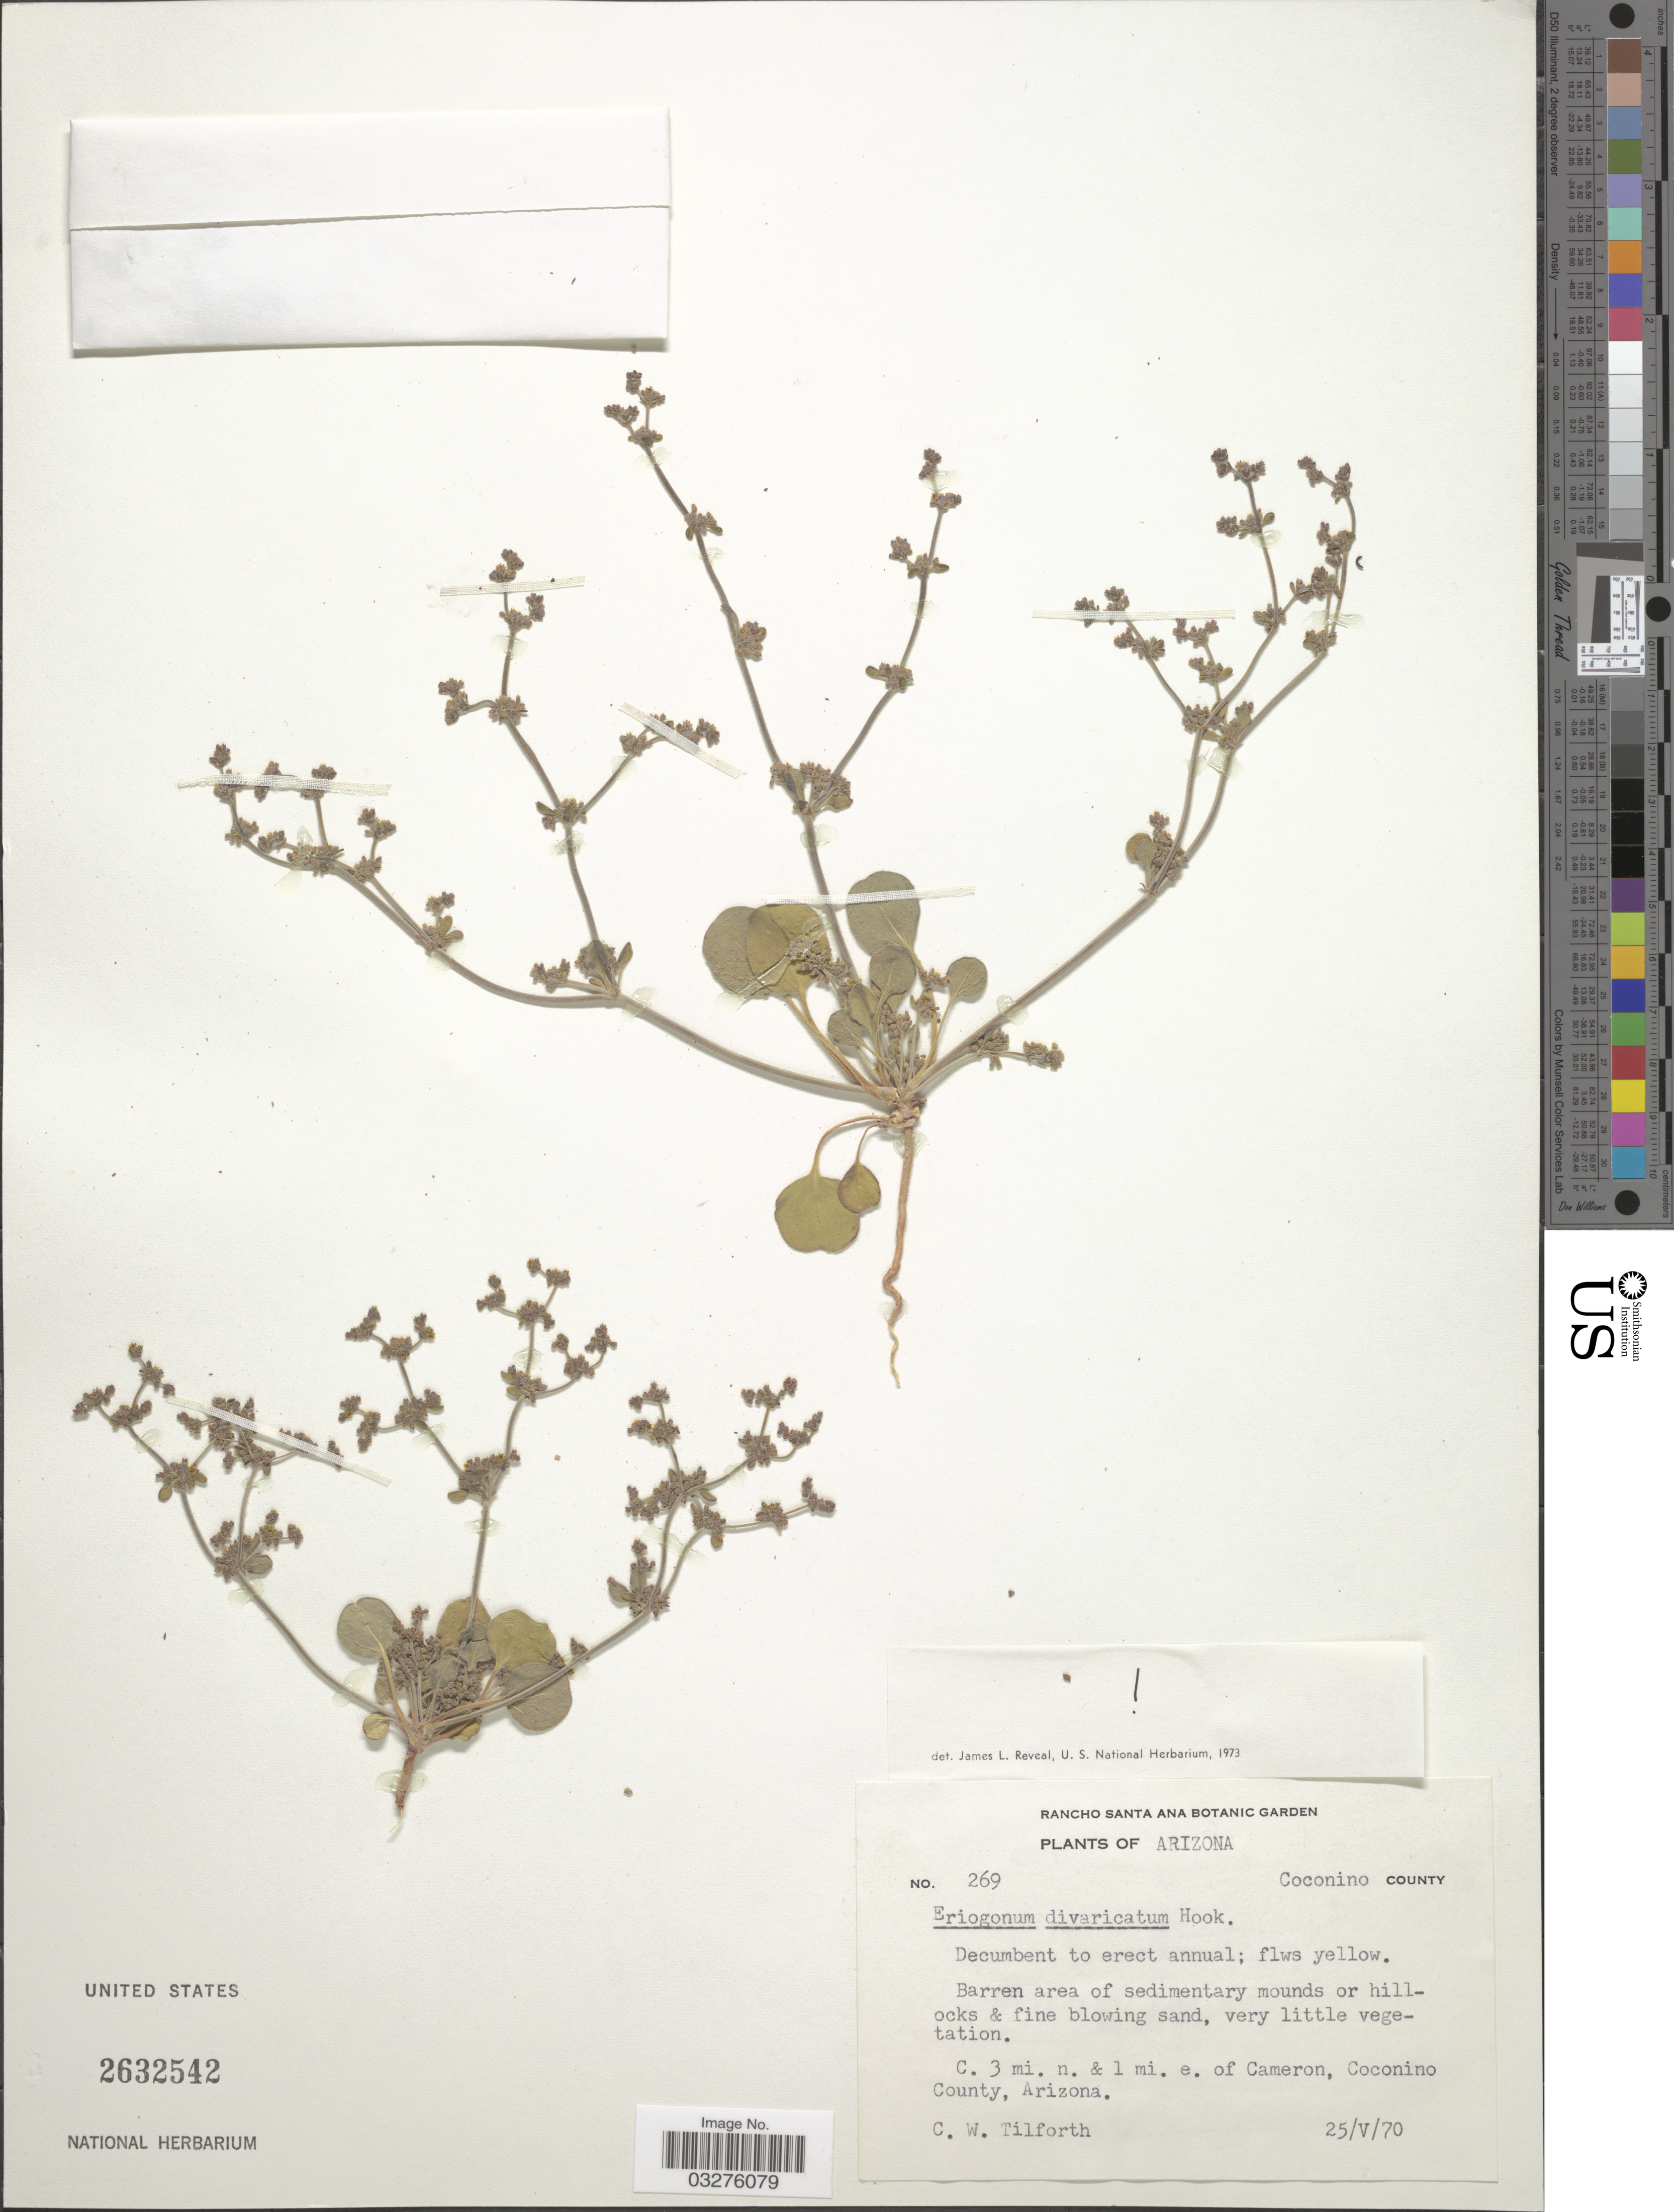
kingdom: Plantae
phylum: Tracheophyta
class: Magnoliopsida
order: Caryophyllales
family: Polygonaceae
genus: Eriogonum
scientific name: Eriogonum divaricatum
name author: Hook.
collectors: C. Tilforth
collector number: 269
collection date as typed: Transcribed d/m/y: 25/5/70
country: United States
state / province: Arizona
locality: Coconino County. C. 3 mi. n. & 1 mi. e. of Cameron, Coconino County.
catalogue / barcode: US 2632542